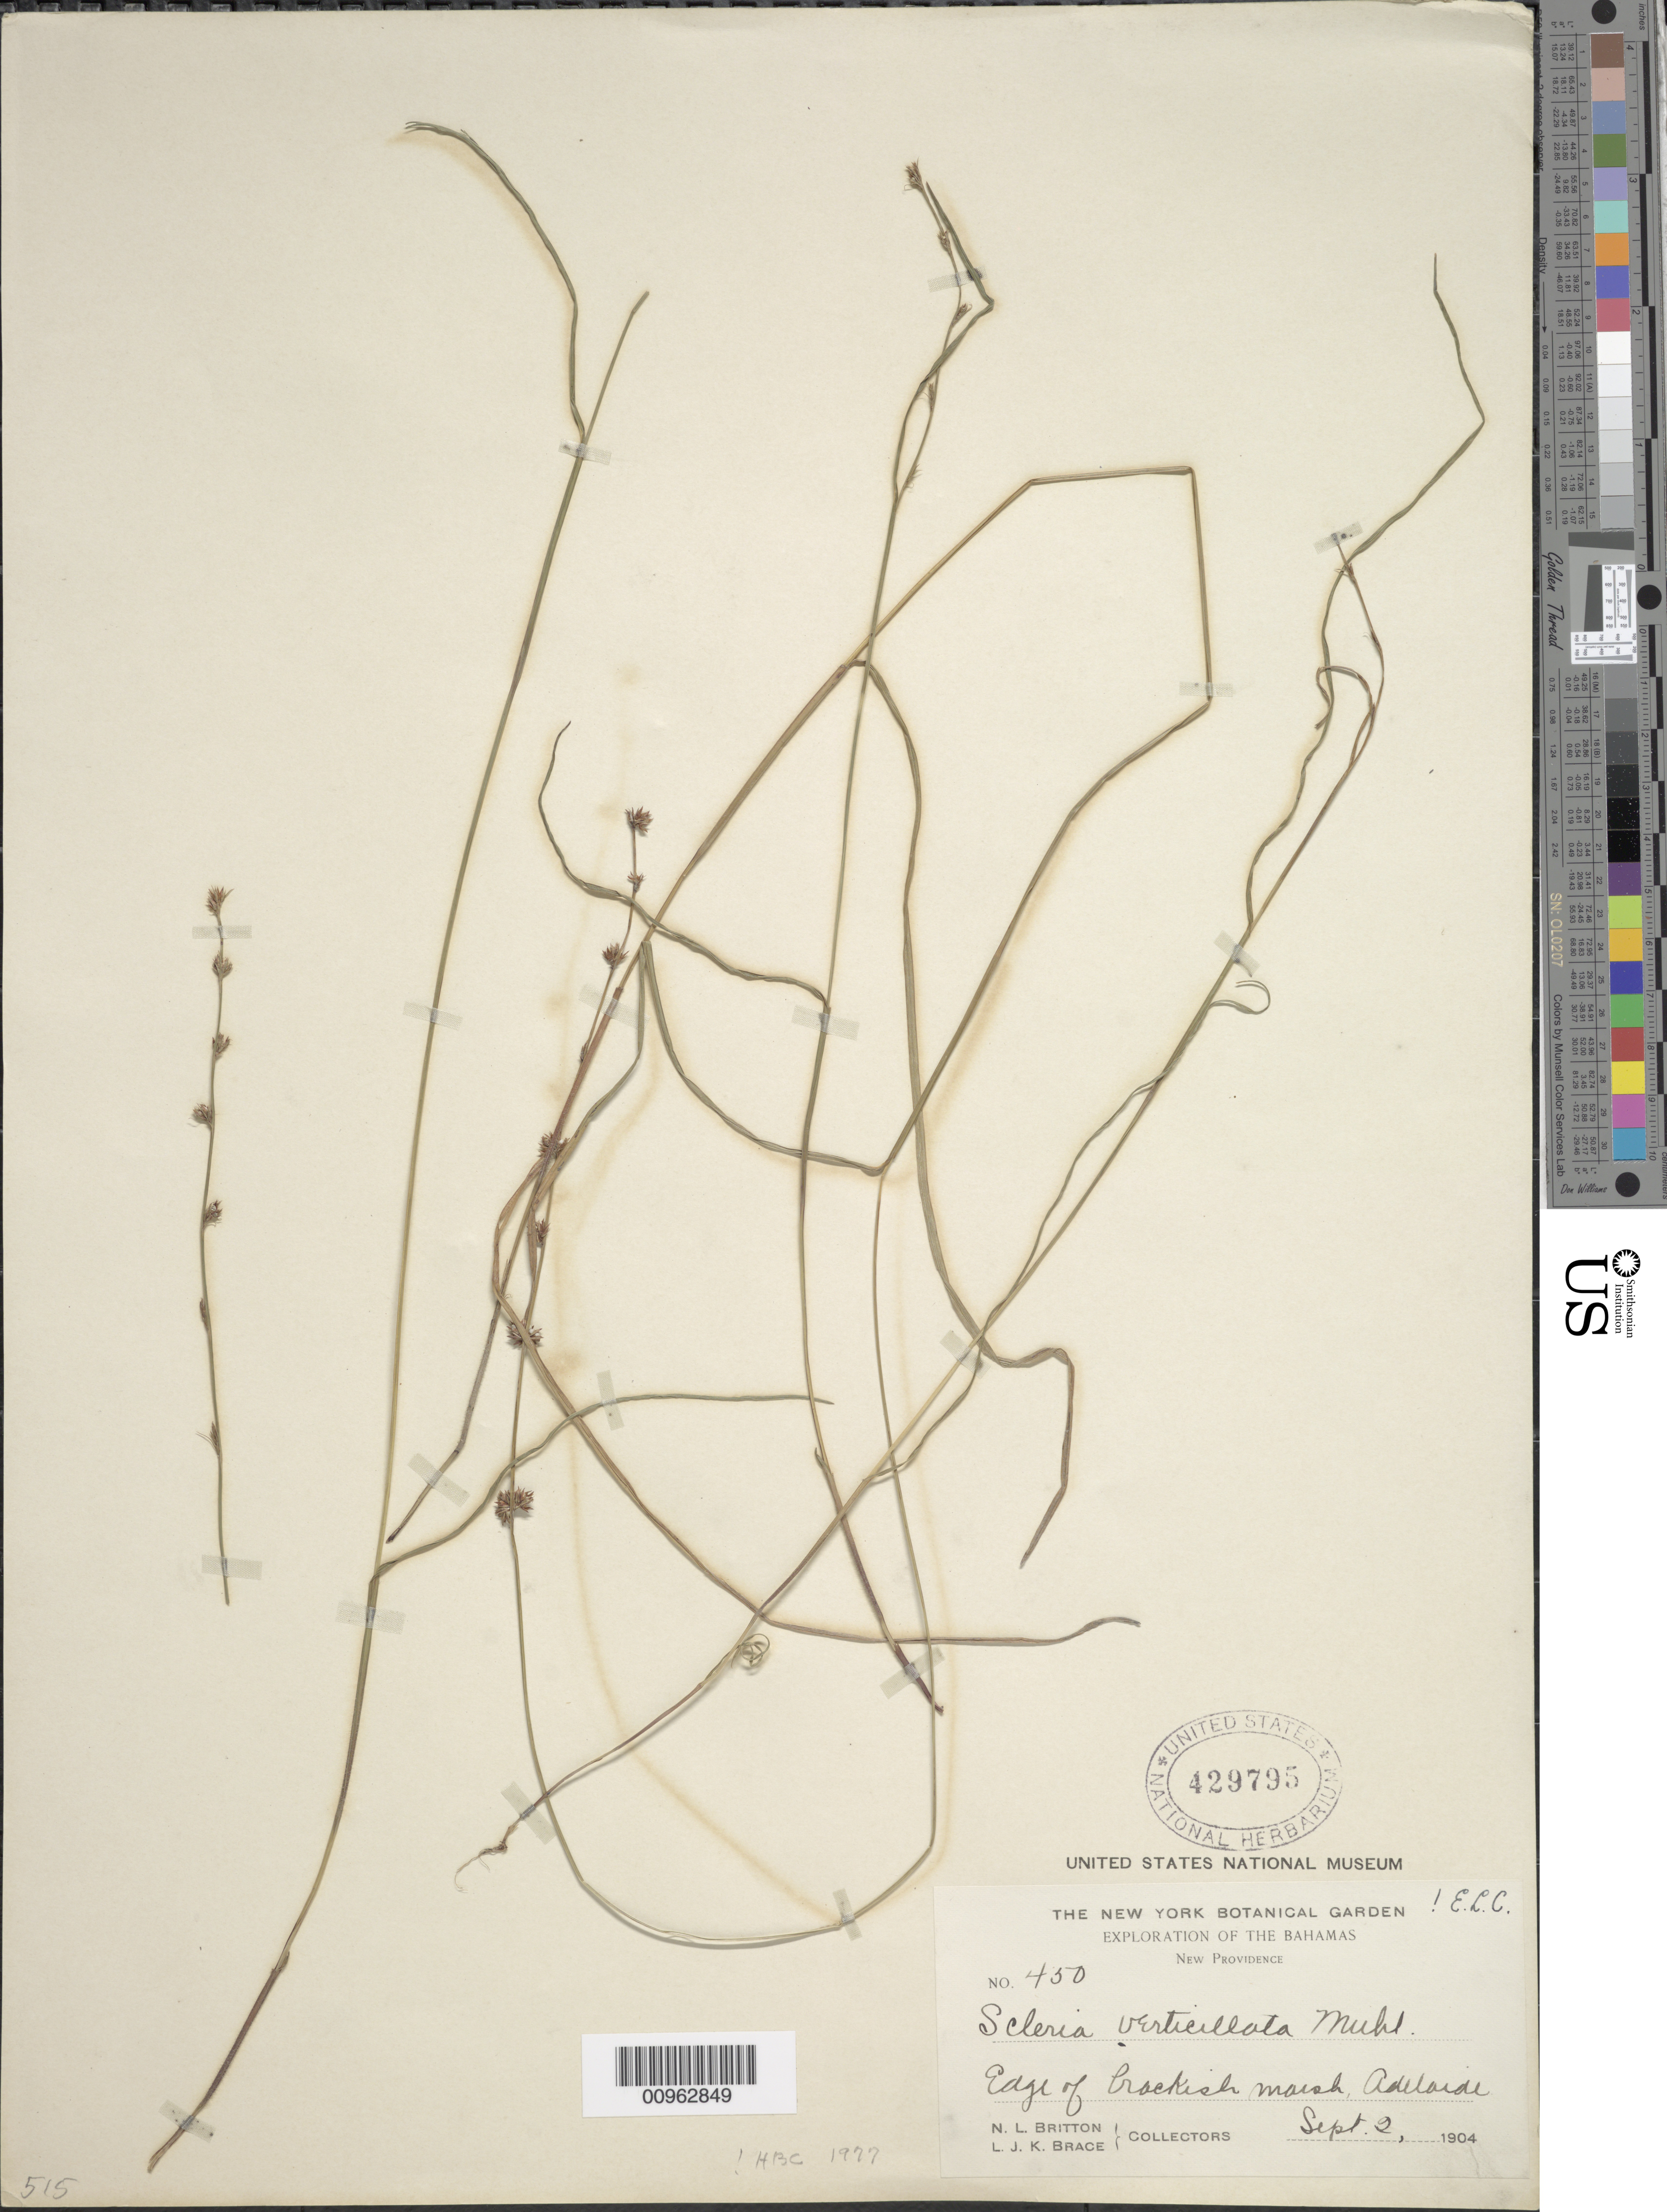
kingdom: Plantae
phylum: Tracheophyta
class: Liliopsida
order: Poales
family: Cyperaceae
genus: Scleria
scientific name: Scleria verticillata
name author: Muhl. ex Willd.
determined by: Core, E. L.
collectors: N. Britton & L. J. K. Brace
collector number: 450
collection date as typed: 02 Sep 1904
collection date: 1904-09-02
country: Bahamas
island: New Providence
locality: Adelaide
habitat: Edge of brackish marsh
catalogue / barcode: US 429795